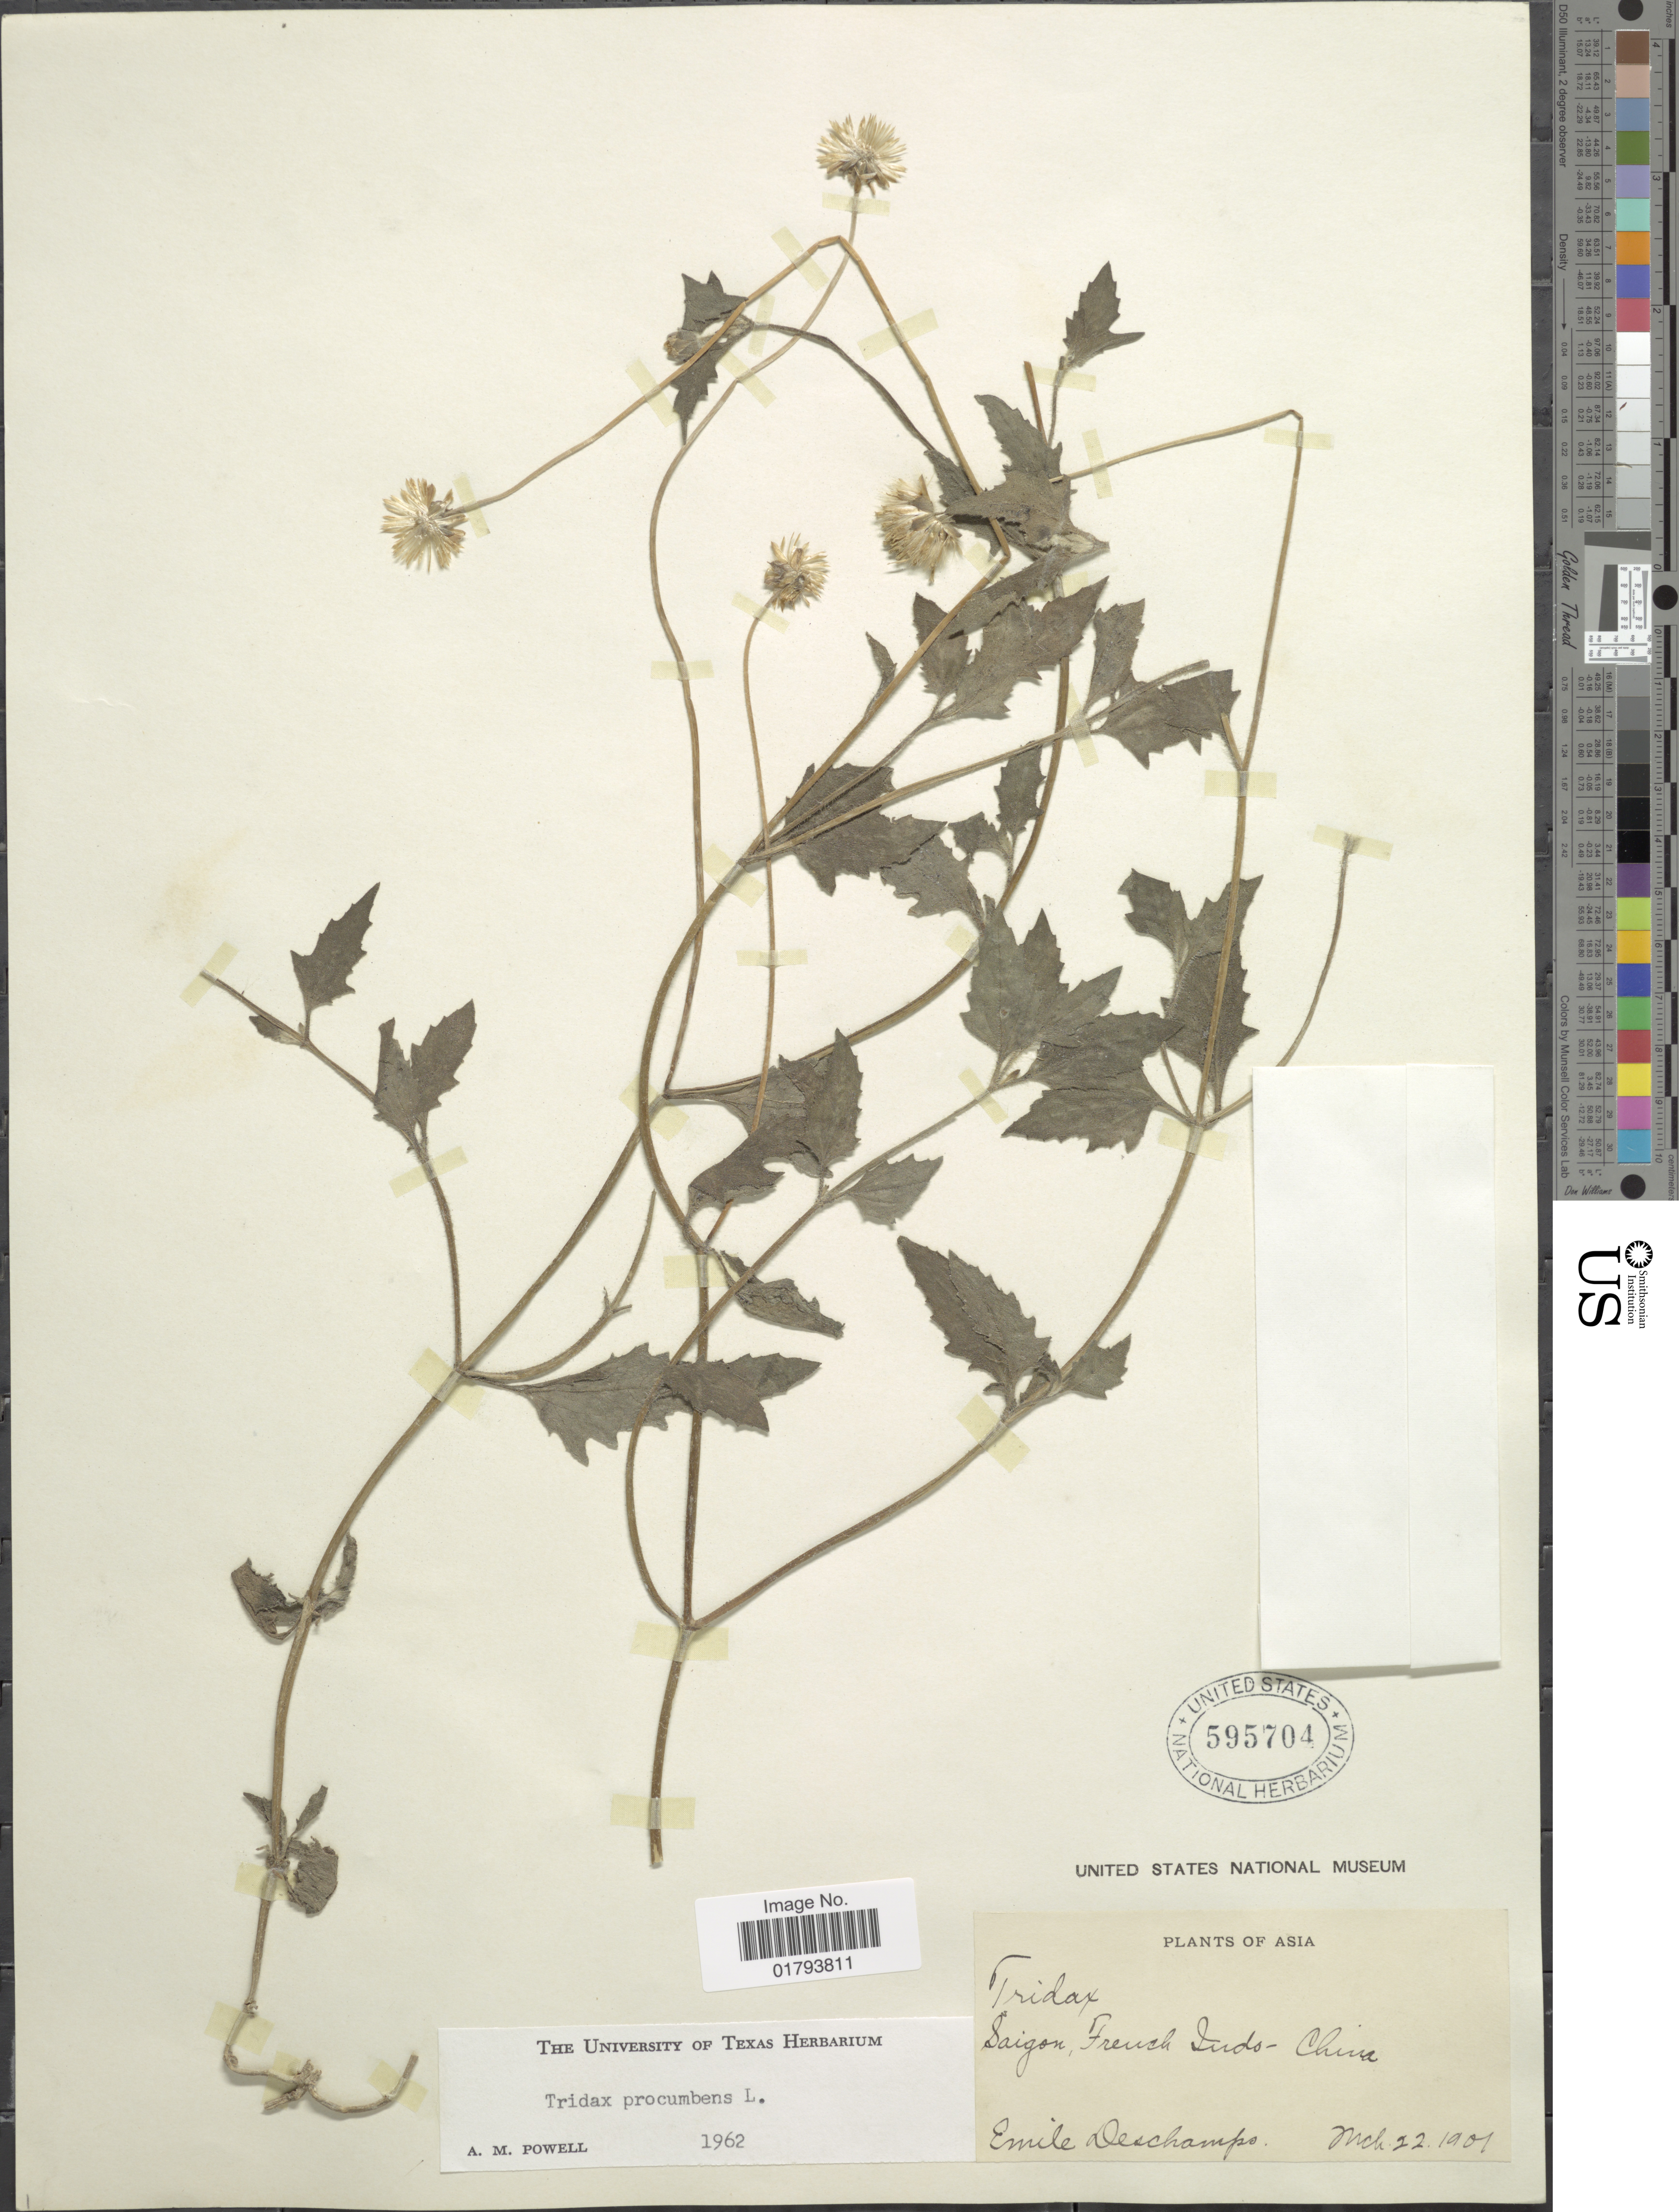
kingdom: Plantae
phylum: Tracheophyta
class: Magnoliopsida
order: Asterales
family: Asteraceae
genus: Tridax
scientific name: Tridax procumbens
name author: L.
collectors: E. Deschamps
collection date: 1901-03-22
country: Vietnam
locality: Asia, Saigon, French Indo-China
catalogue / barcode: US 595704